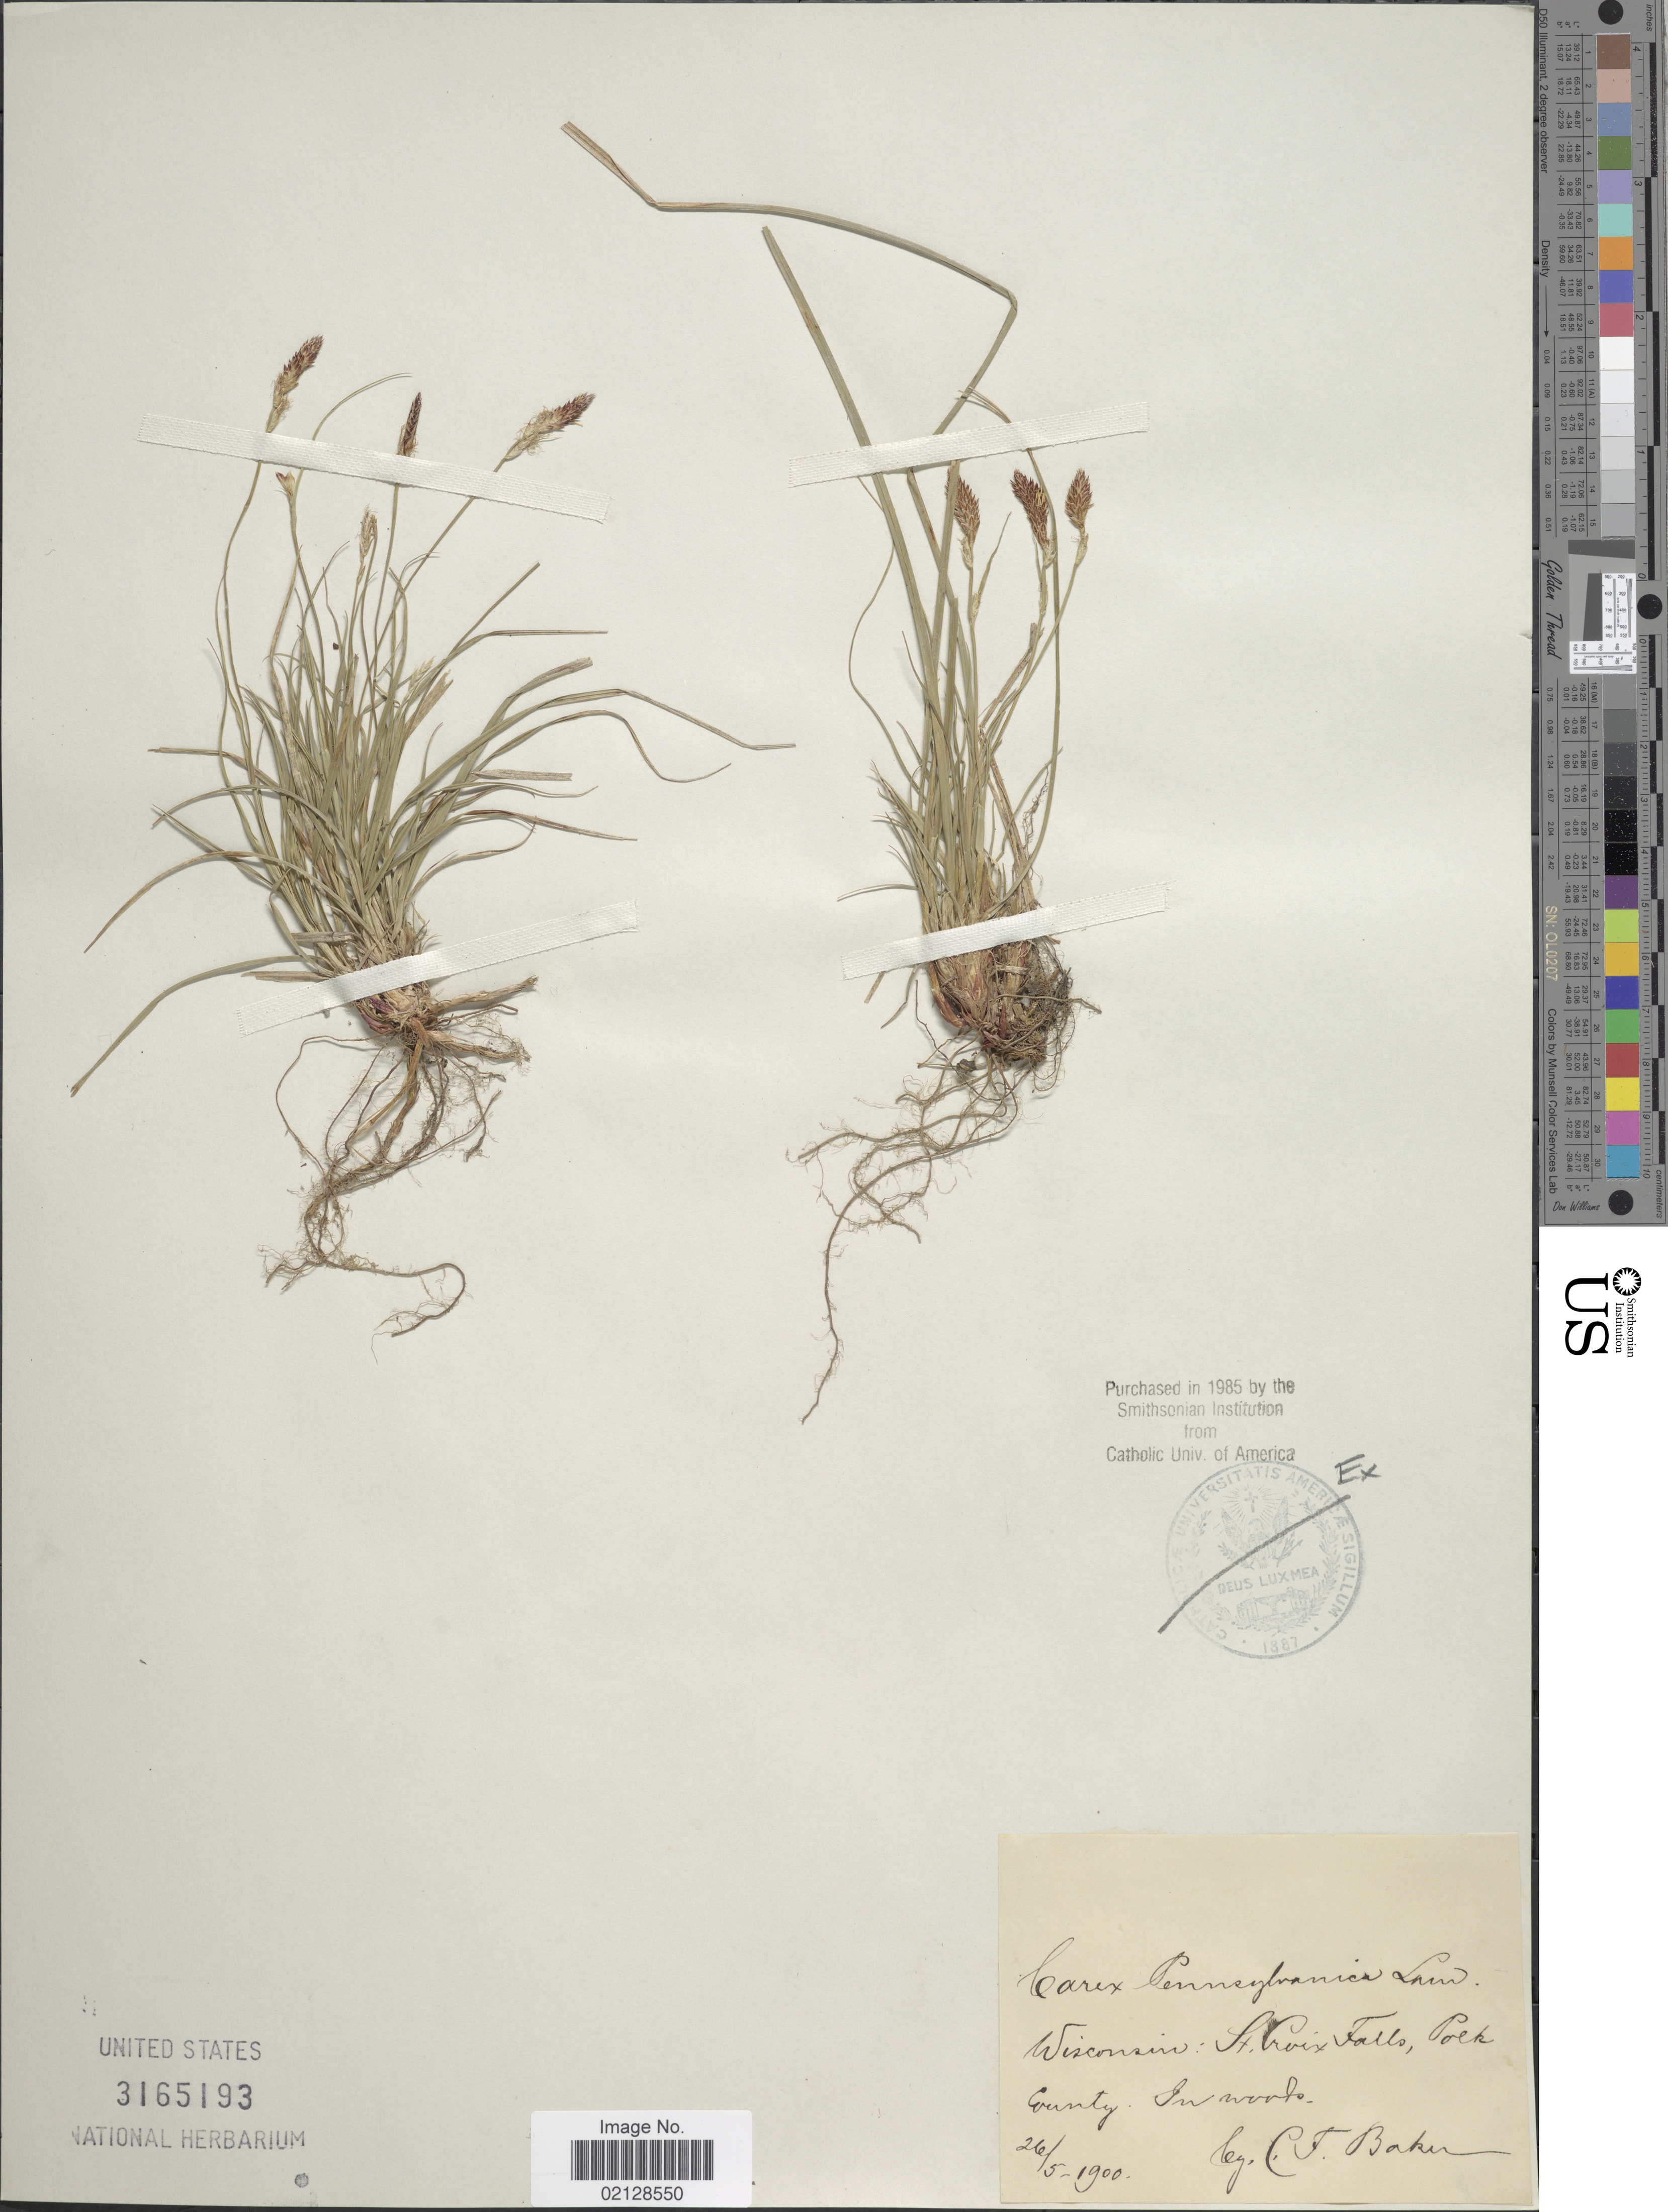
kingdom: Plantae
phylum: Tracheophyta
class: Liliopsida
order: Poales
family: Cyperaceae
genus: Carex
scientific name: Carex pensylvanica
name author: Lam.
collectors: C. F. Baker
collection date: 1900-05-26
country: United States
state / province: Wisconsin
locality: St. Croix Falls, Polk County, In woods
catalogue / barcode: US 3165193